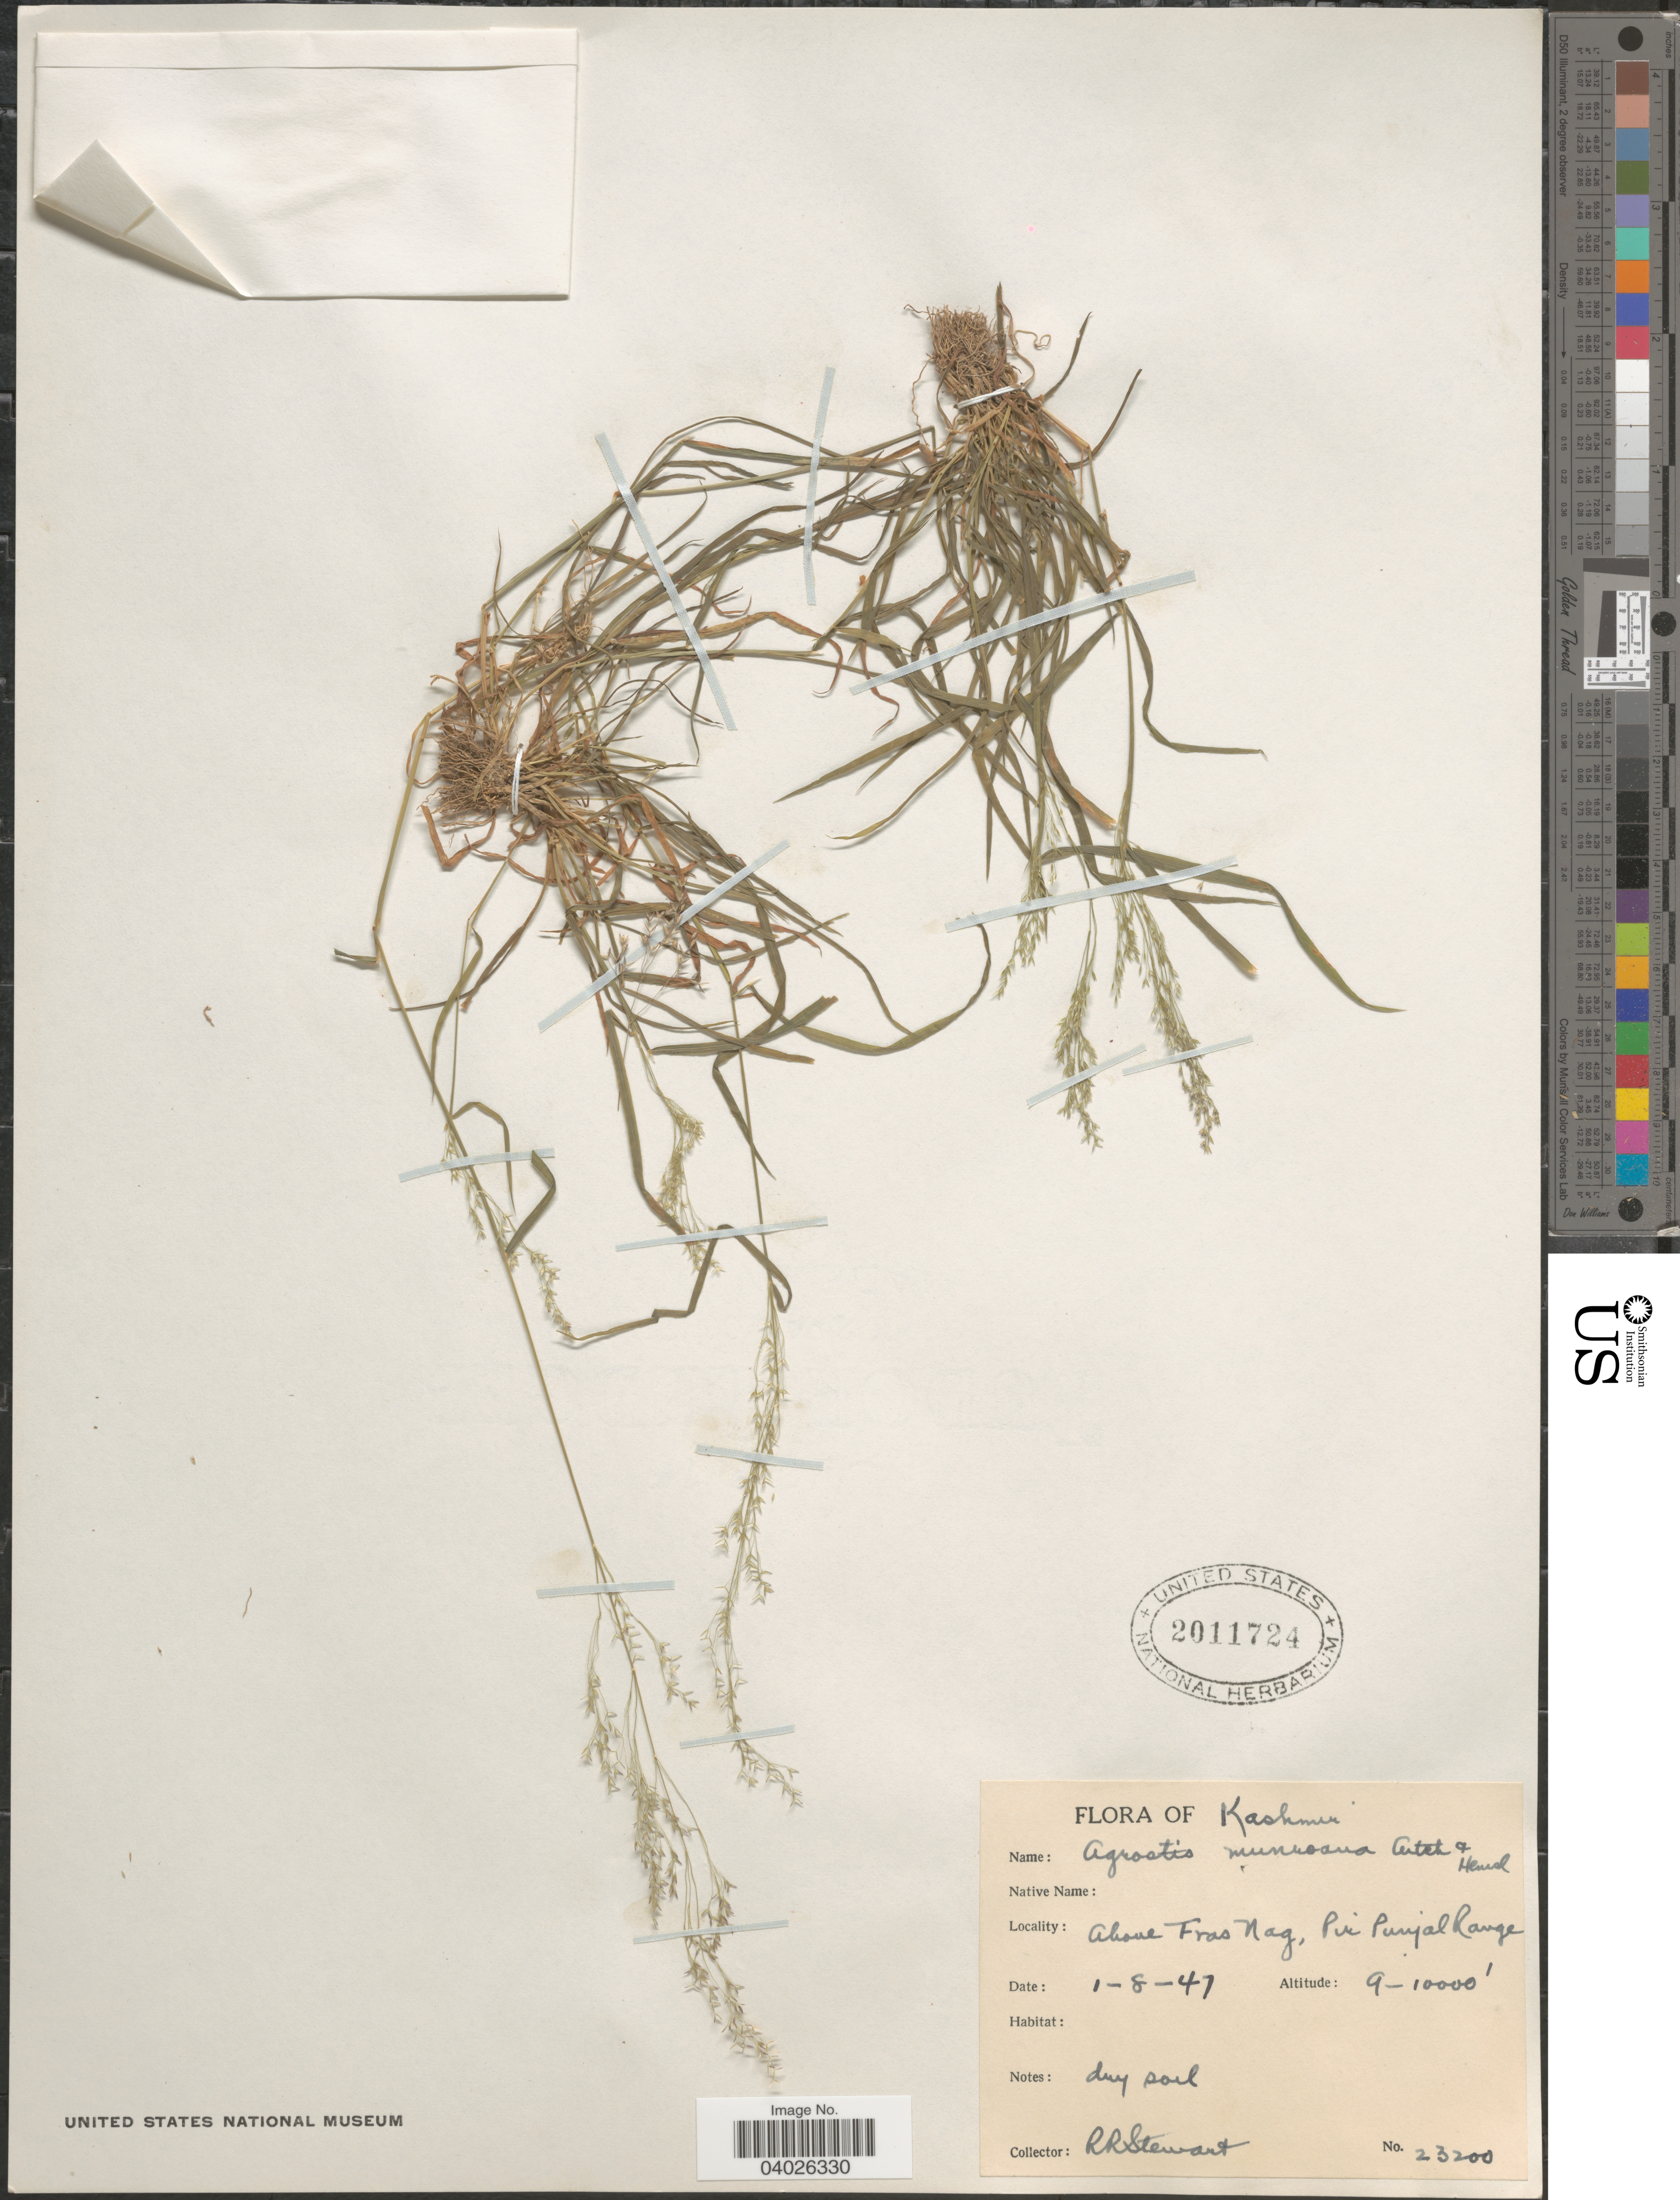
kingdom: Plantae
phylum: Tracheophyta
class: Liliopsida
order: Poales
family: Poaceae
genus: Agrostis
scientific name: Agrostis munroana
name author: Aitch. & Hemsl.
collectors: R. Stewart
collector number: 23200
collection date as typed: Transcribed d/m/y: 1/8/47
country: India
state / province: Jammu and Kashmir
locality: Kashmir. Above Fras Nag, Pir Punjal Range.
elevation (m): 2743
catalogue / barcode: US 2011724